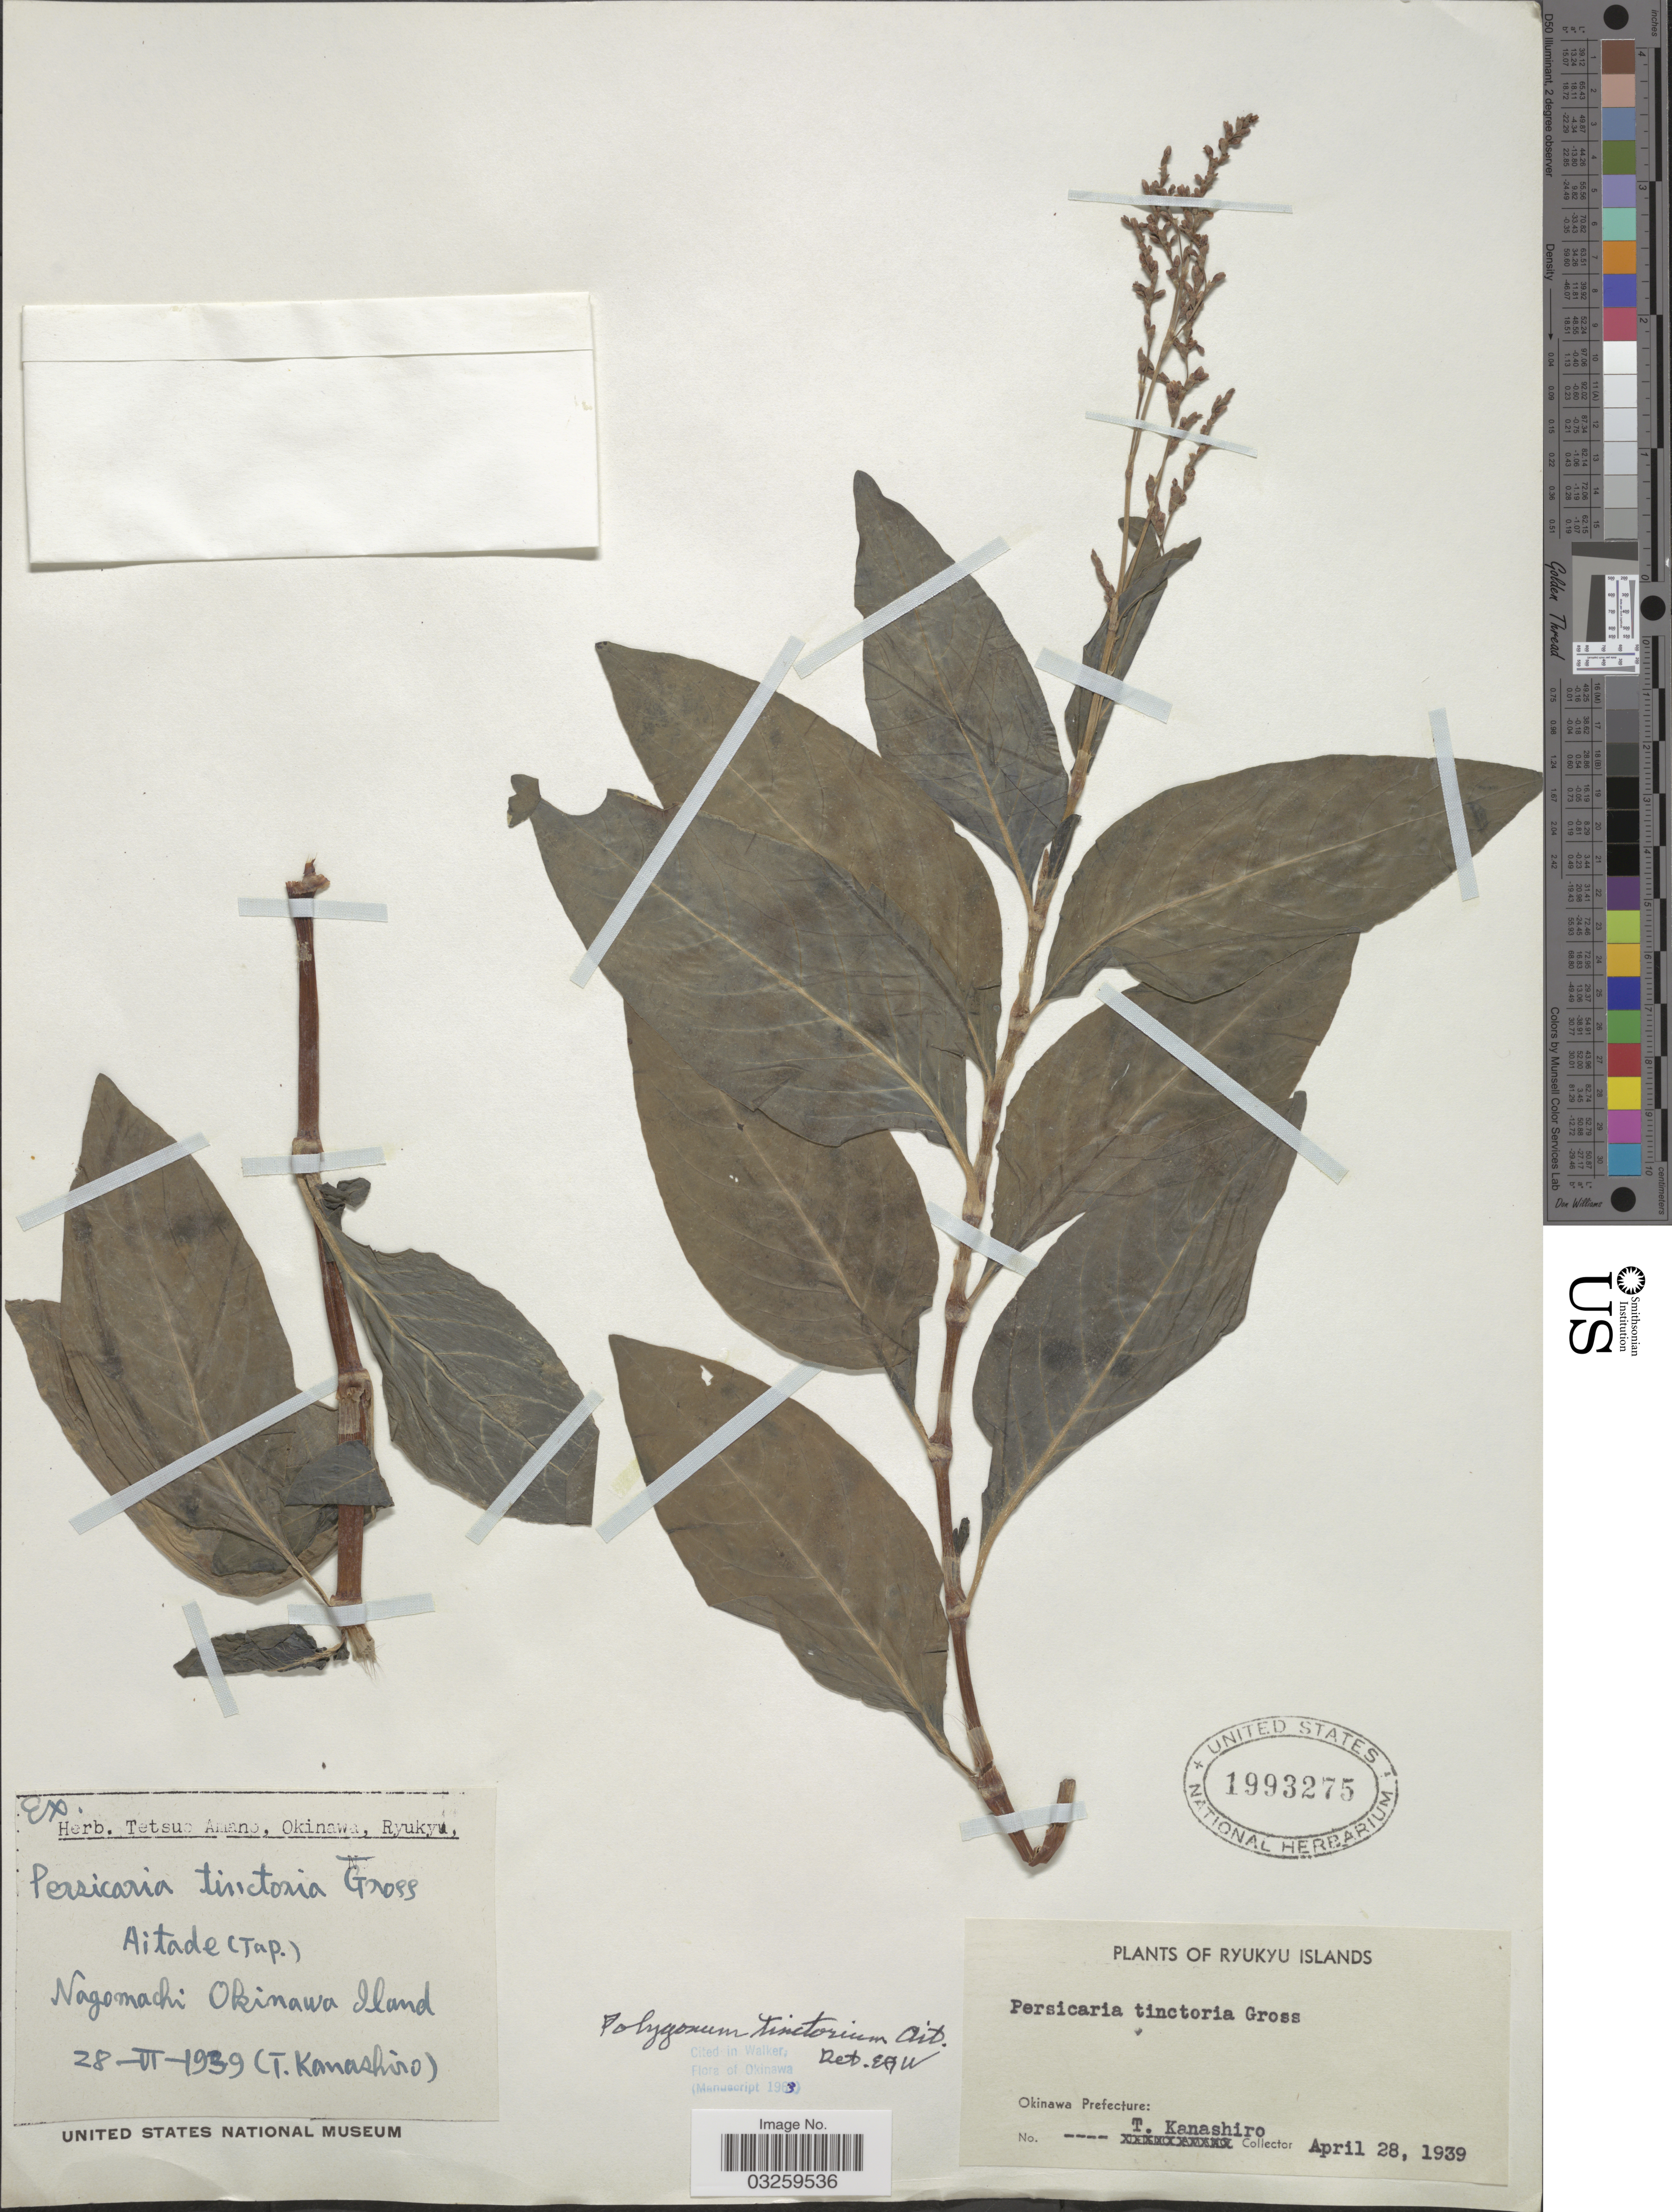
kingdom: Plantae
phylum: Tracheophyta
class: Magnoliopsida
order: Caryophyllales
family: Polygonaceae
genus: Polygonum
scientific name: Polygonum tinctorium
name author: W.T. Aiton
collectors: T. Kanashiro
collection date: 1939-04-28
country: Japan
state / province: Okinawa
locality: Ryukyu Islands, Okinawa Prefecture, Nagomachi Okinawa Island.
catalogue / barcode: US 1993275